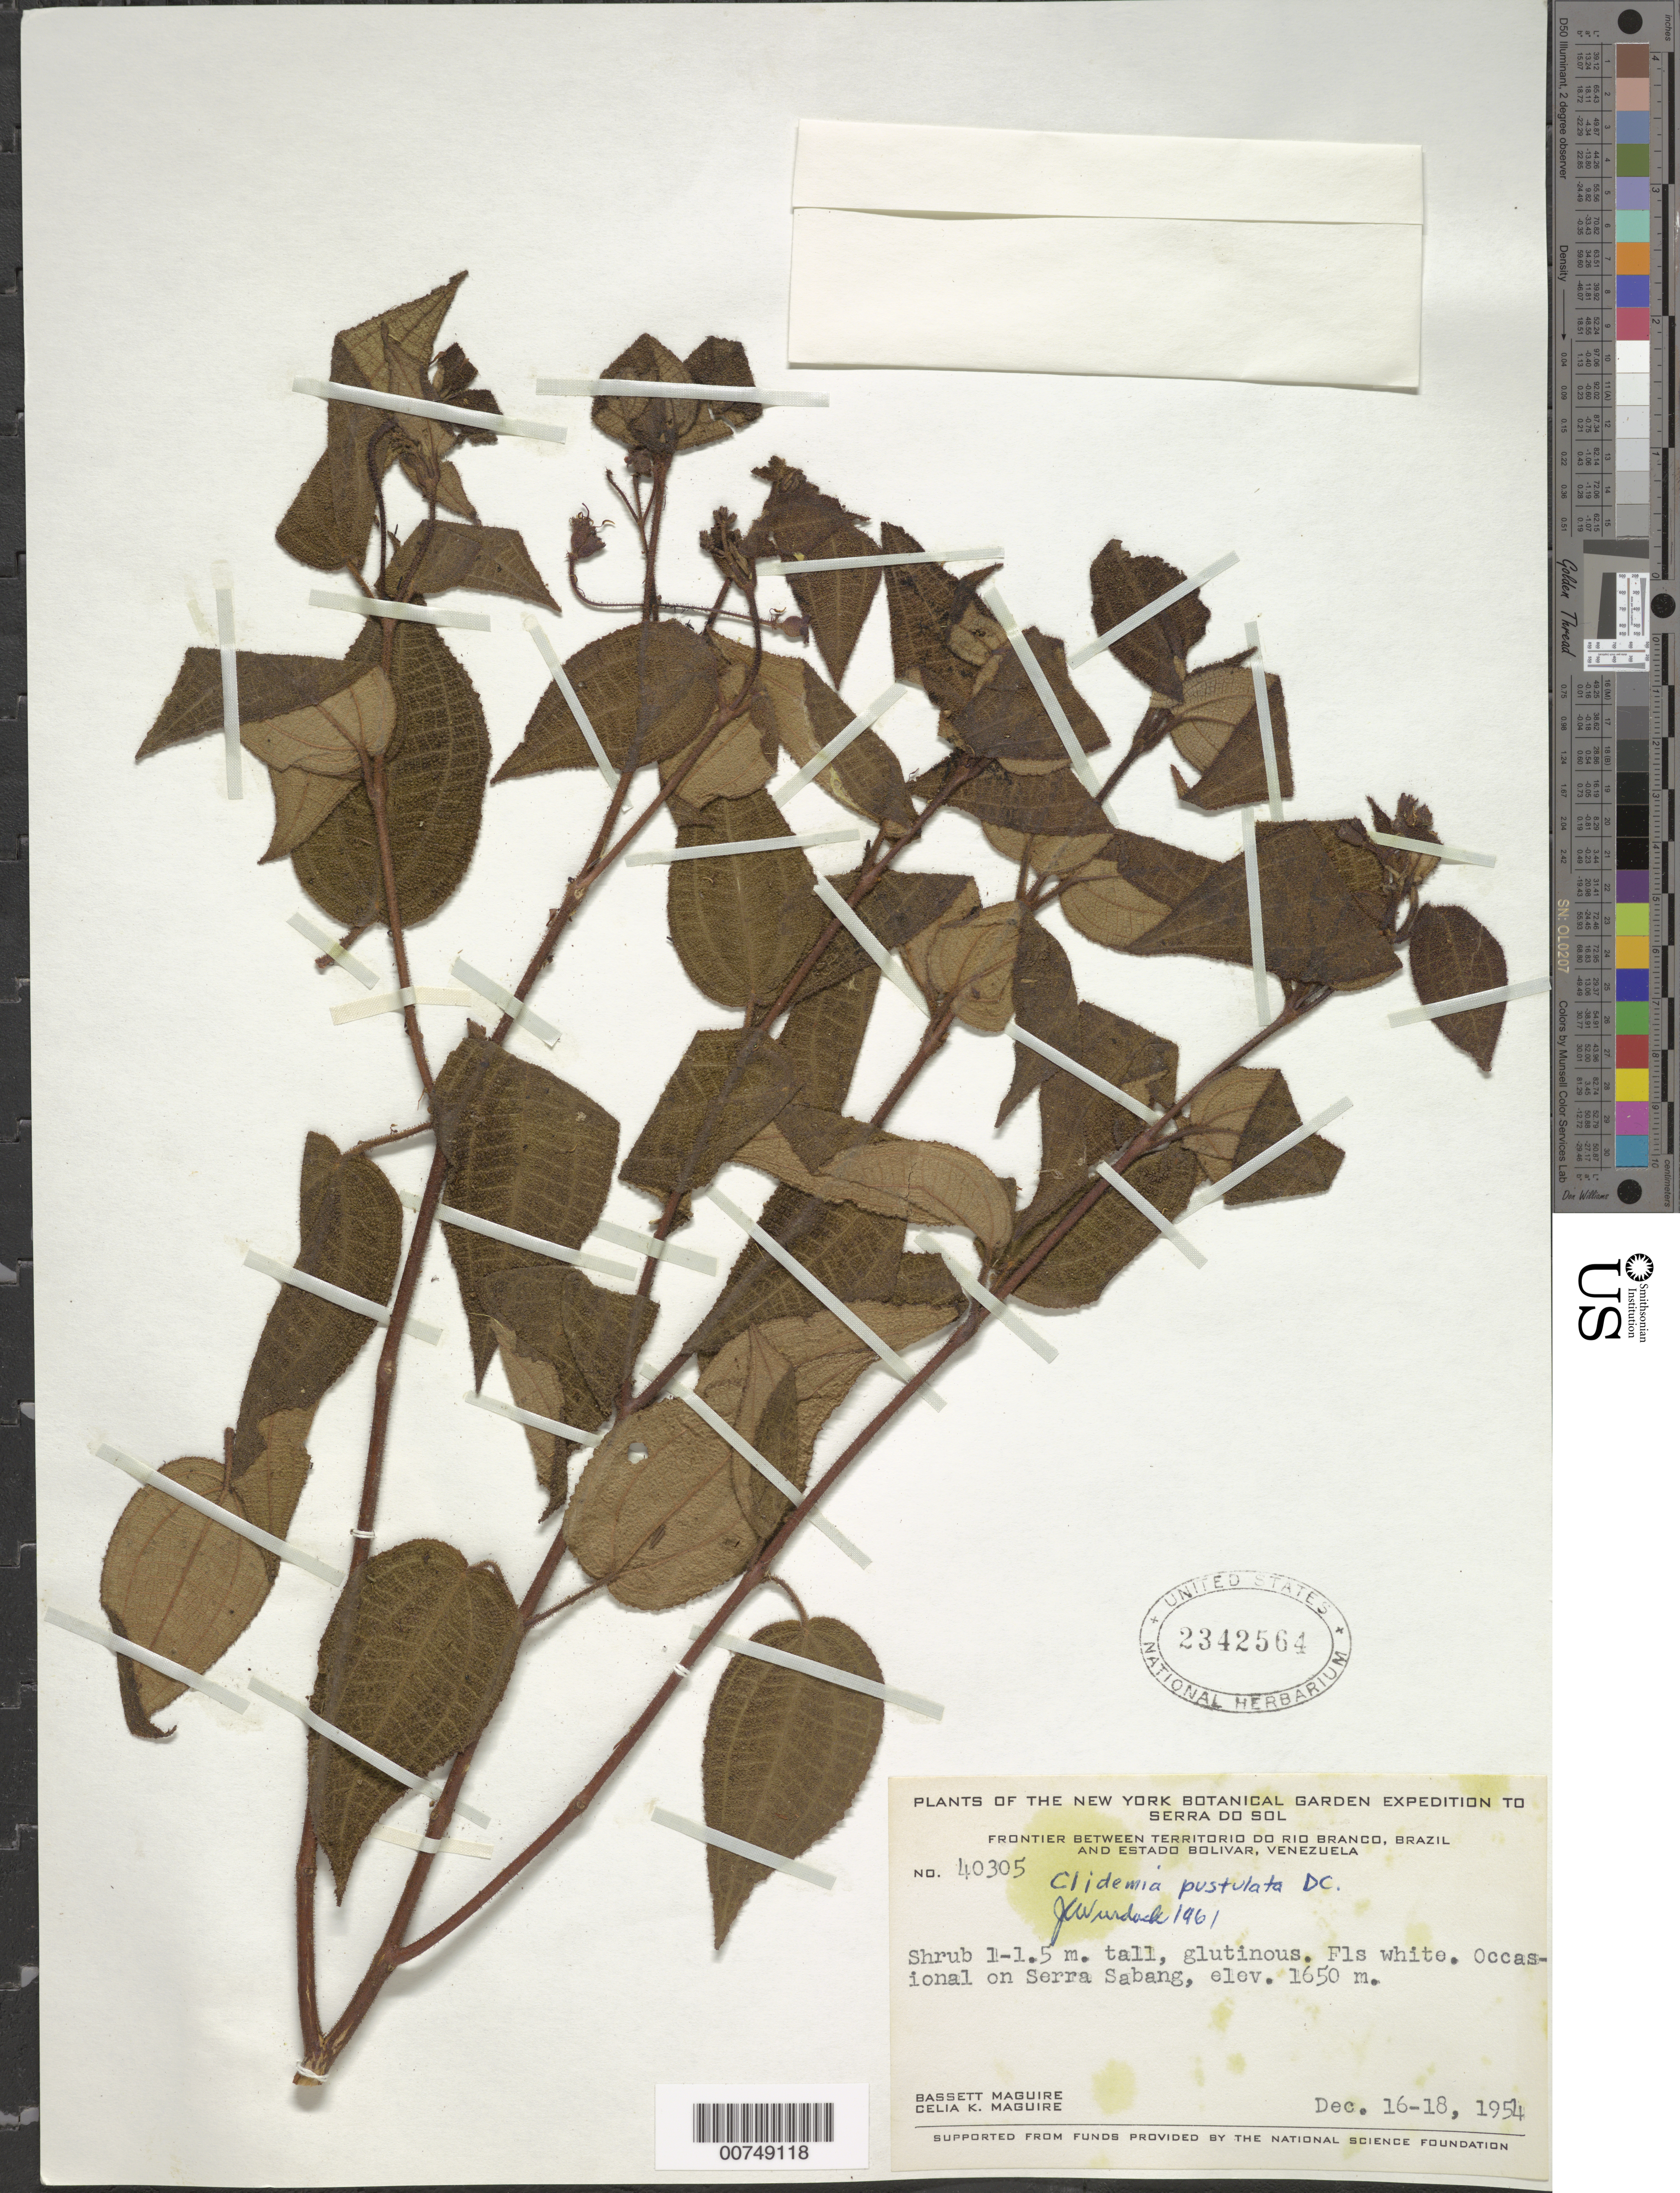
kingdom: Plantae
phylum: Tracheophyta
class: Magnoliopsida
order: Myrtales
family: Melastomataceae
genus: Clidemia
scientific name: Clidemia pustulata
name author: DC.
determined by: Wurdack, John J., (US), US (UNITED STATES)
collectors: B. Maguire & C. K. Maguire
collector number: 40305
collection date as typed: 16-Dec-54 to 18-Dec-54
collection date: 1954-12-16/1954-12-18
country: Venezuela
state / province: Bolívar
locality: Serra Sabang, 5 km SE of; frontier between territorío do Río Branco, Brazil and estado Bolívar, Venezuela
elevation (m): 1650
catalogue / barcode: US 2342564